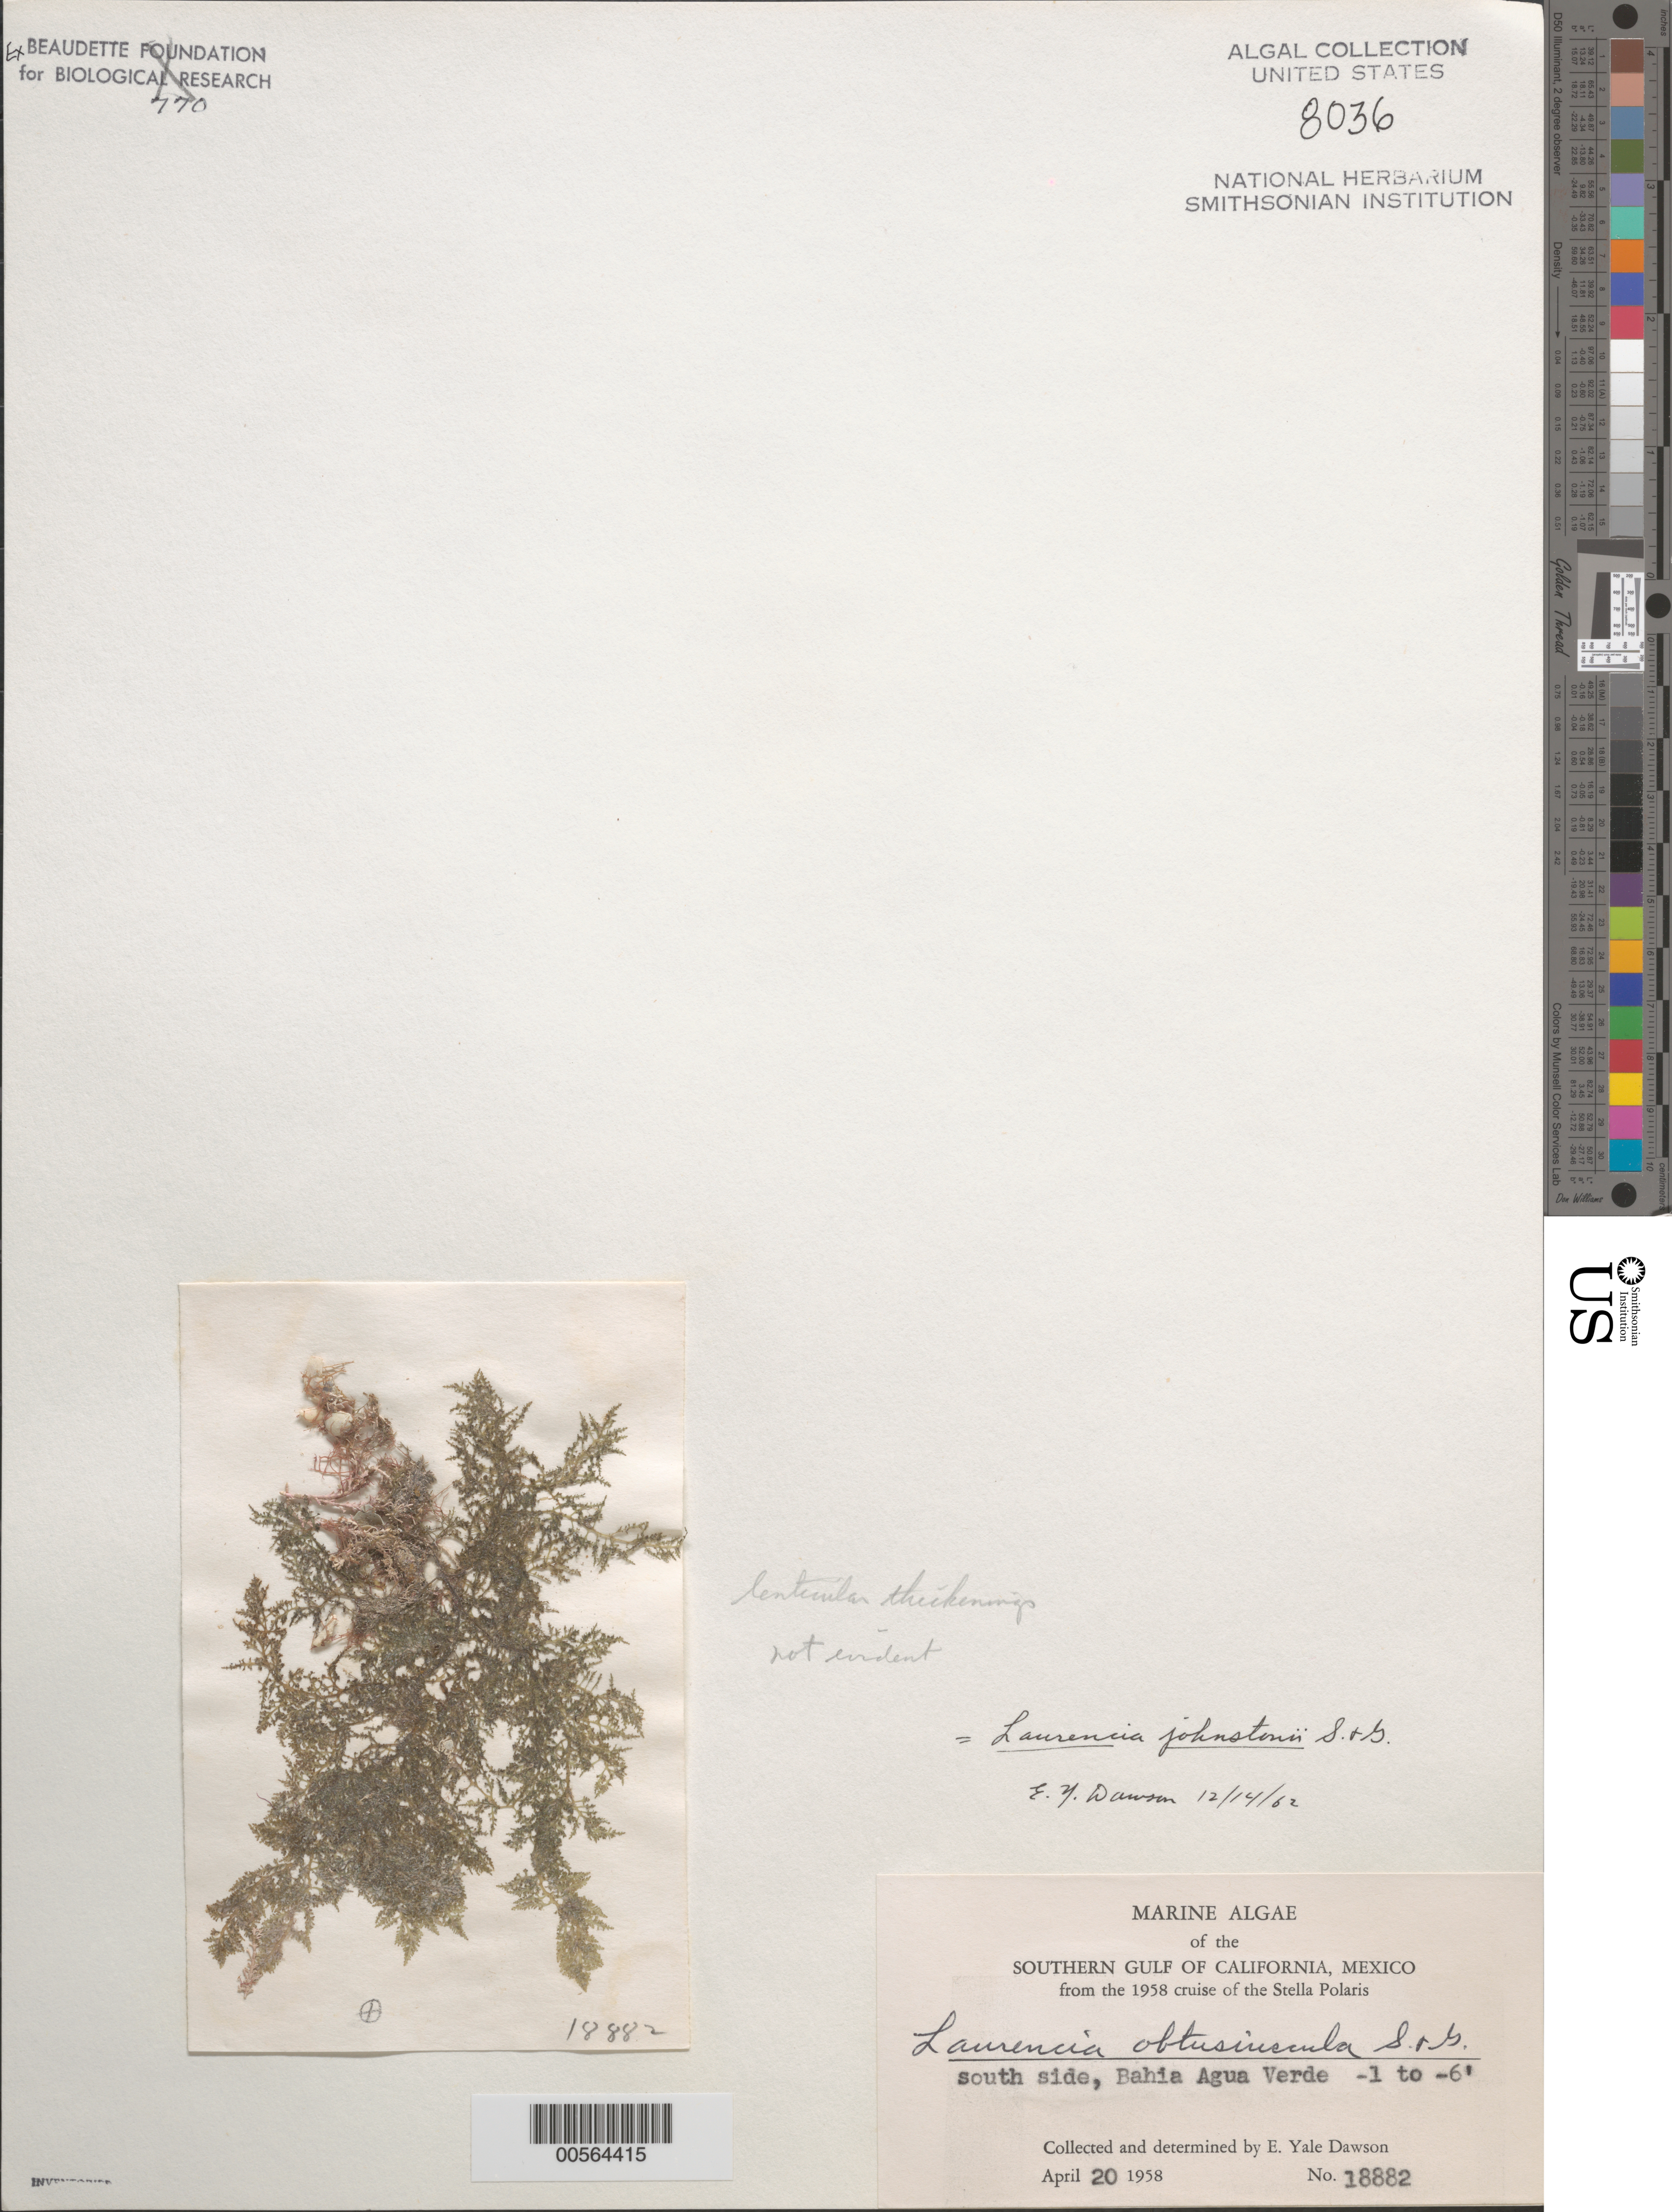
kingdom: Plantae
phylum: Rhodophyta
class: Florideophyceae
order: Ceramiales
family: Rhodomelaceae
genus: Laurencia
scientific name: Laurencia johnstonii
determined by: Dawson, E. Y.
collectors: E. Y. Dawson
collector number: EYD 18882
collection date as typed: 20 Apr 1958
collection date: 1958-04-20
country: Mexico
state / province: Baja California Sur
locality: Bahia Agua Verde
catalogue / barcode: US 8036